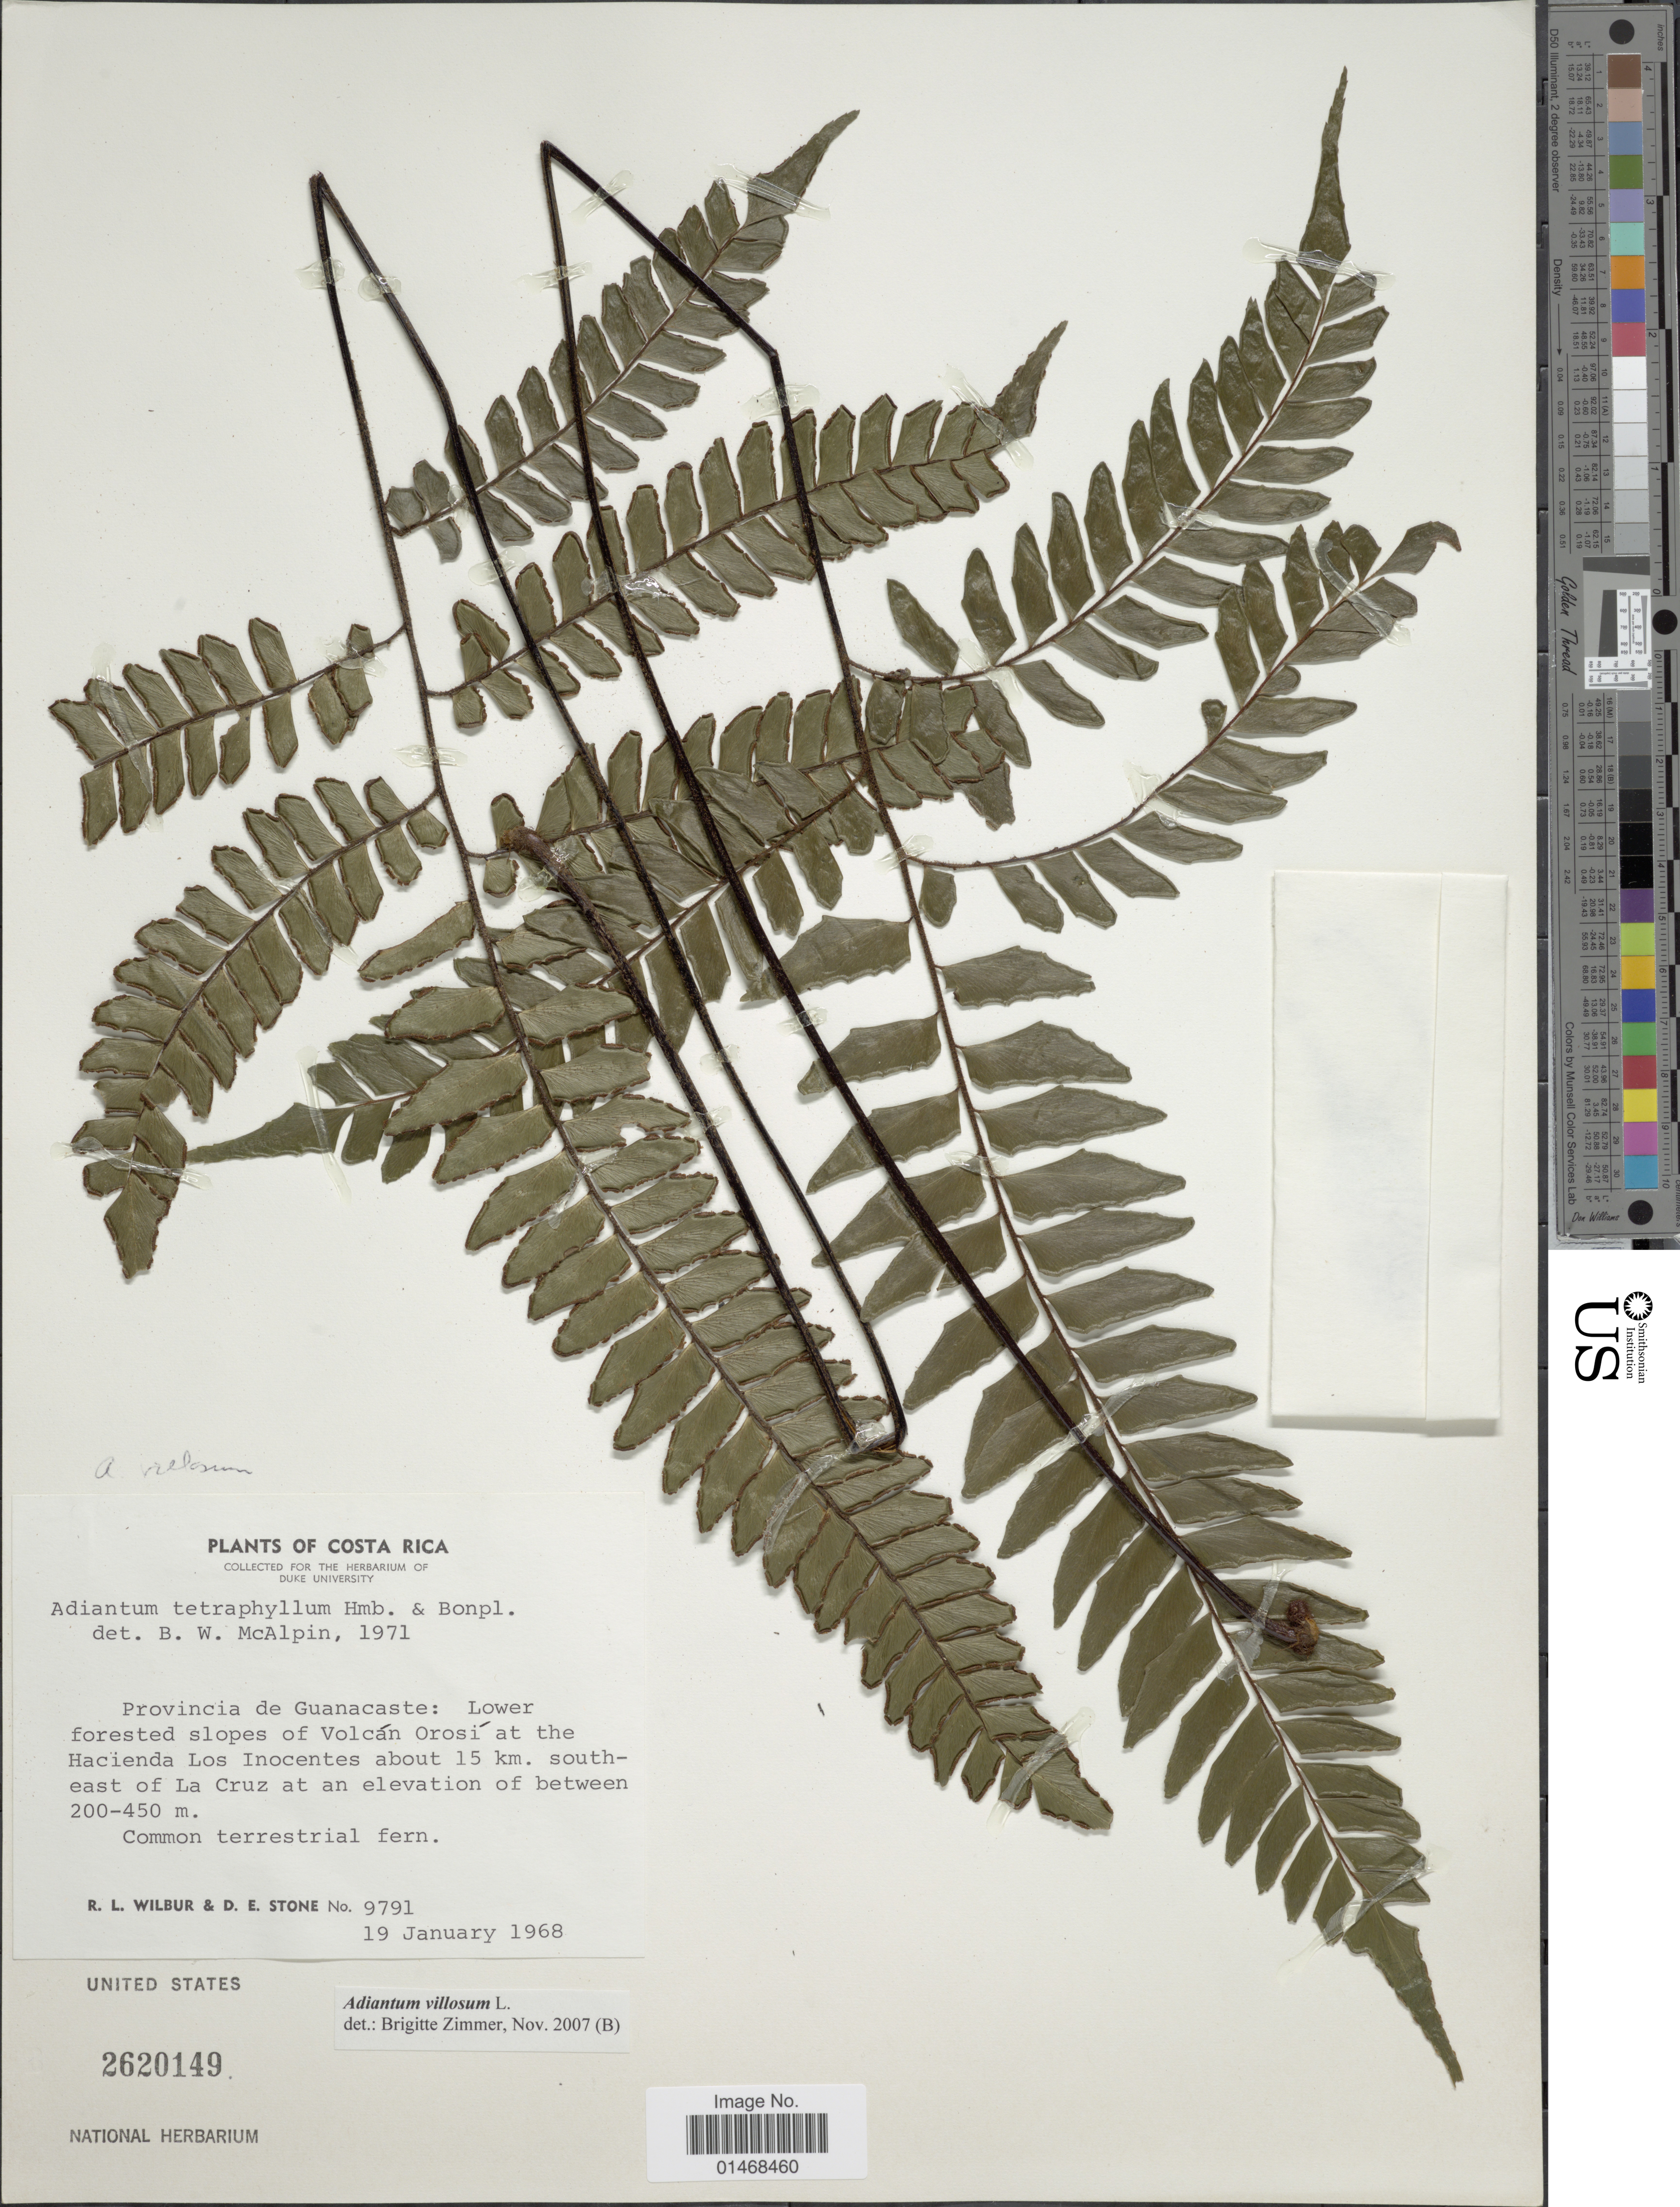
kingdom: Plantae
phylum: Tracheophyta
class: Polypodiopsida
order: Polypodiales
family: Pteridaceae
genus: Adiantum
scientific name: Adiantum villosum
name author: L.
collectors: R. L. Wilbur & D. E. Stone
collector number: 9791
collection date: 1968-01-19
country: Costa Rica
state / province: Guanacaste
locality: Lower forested slopes of Volcán Orosí at the Haciënda Los Inocentes about 15 km. southeast of La Cruz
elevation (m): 200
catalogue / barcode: US 2620149